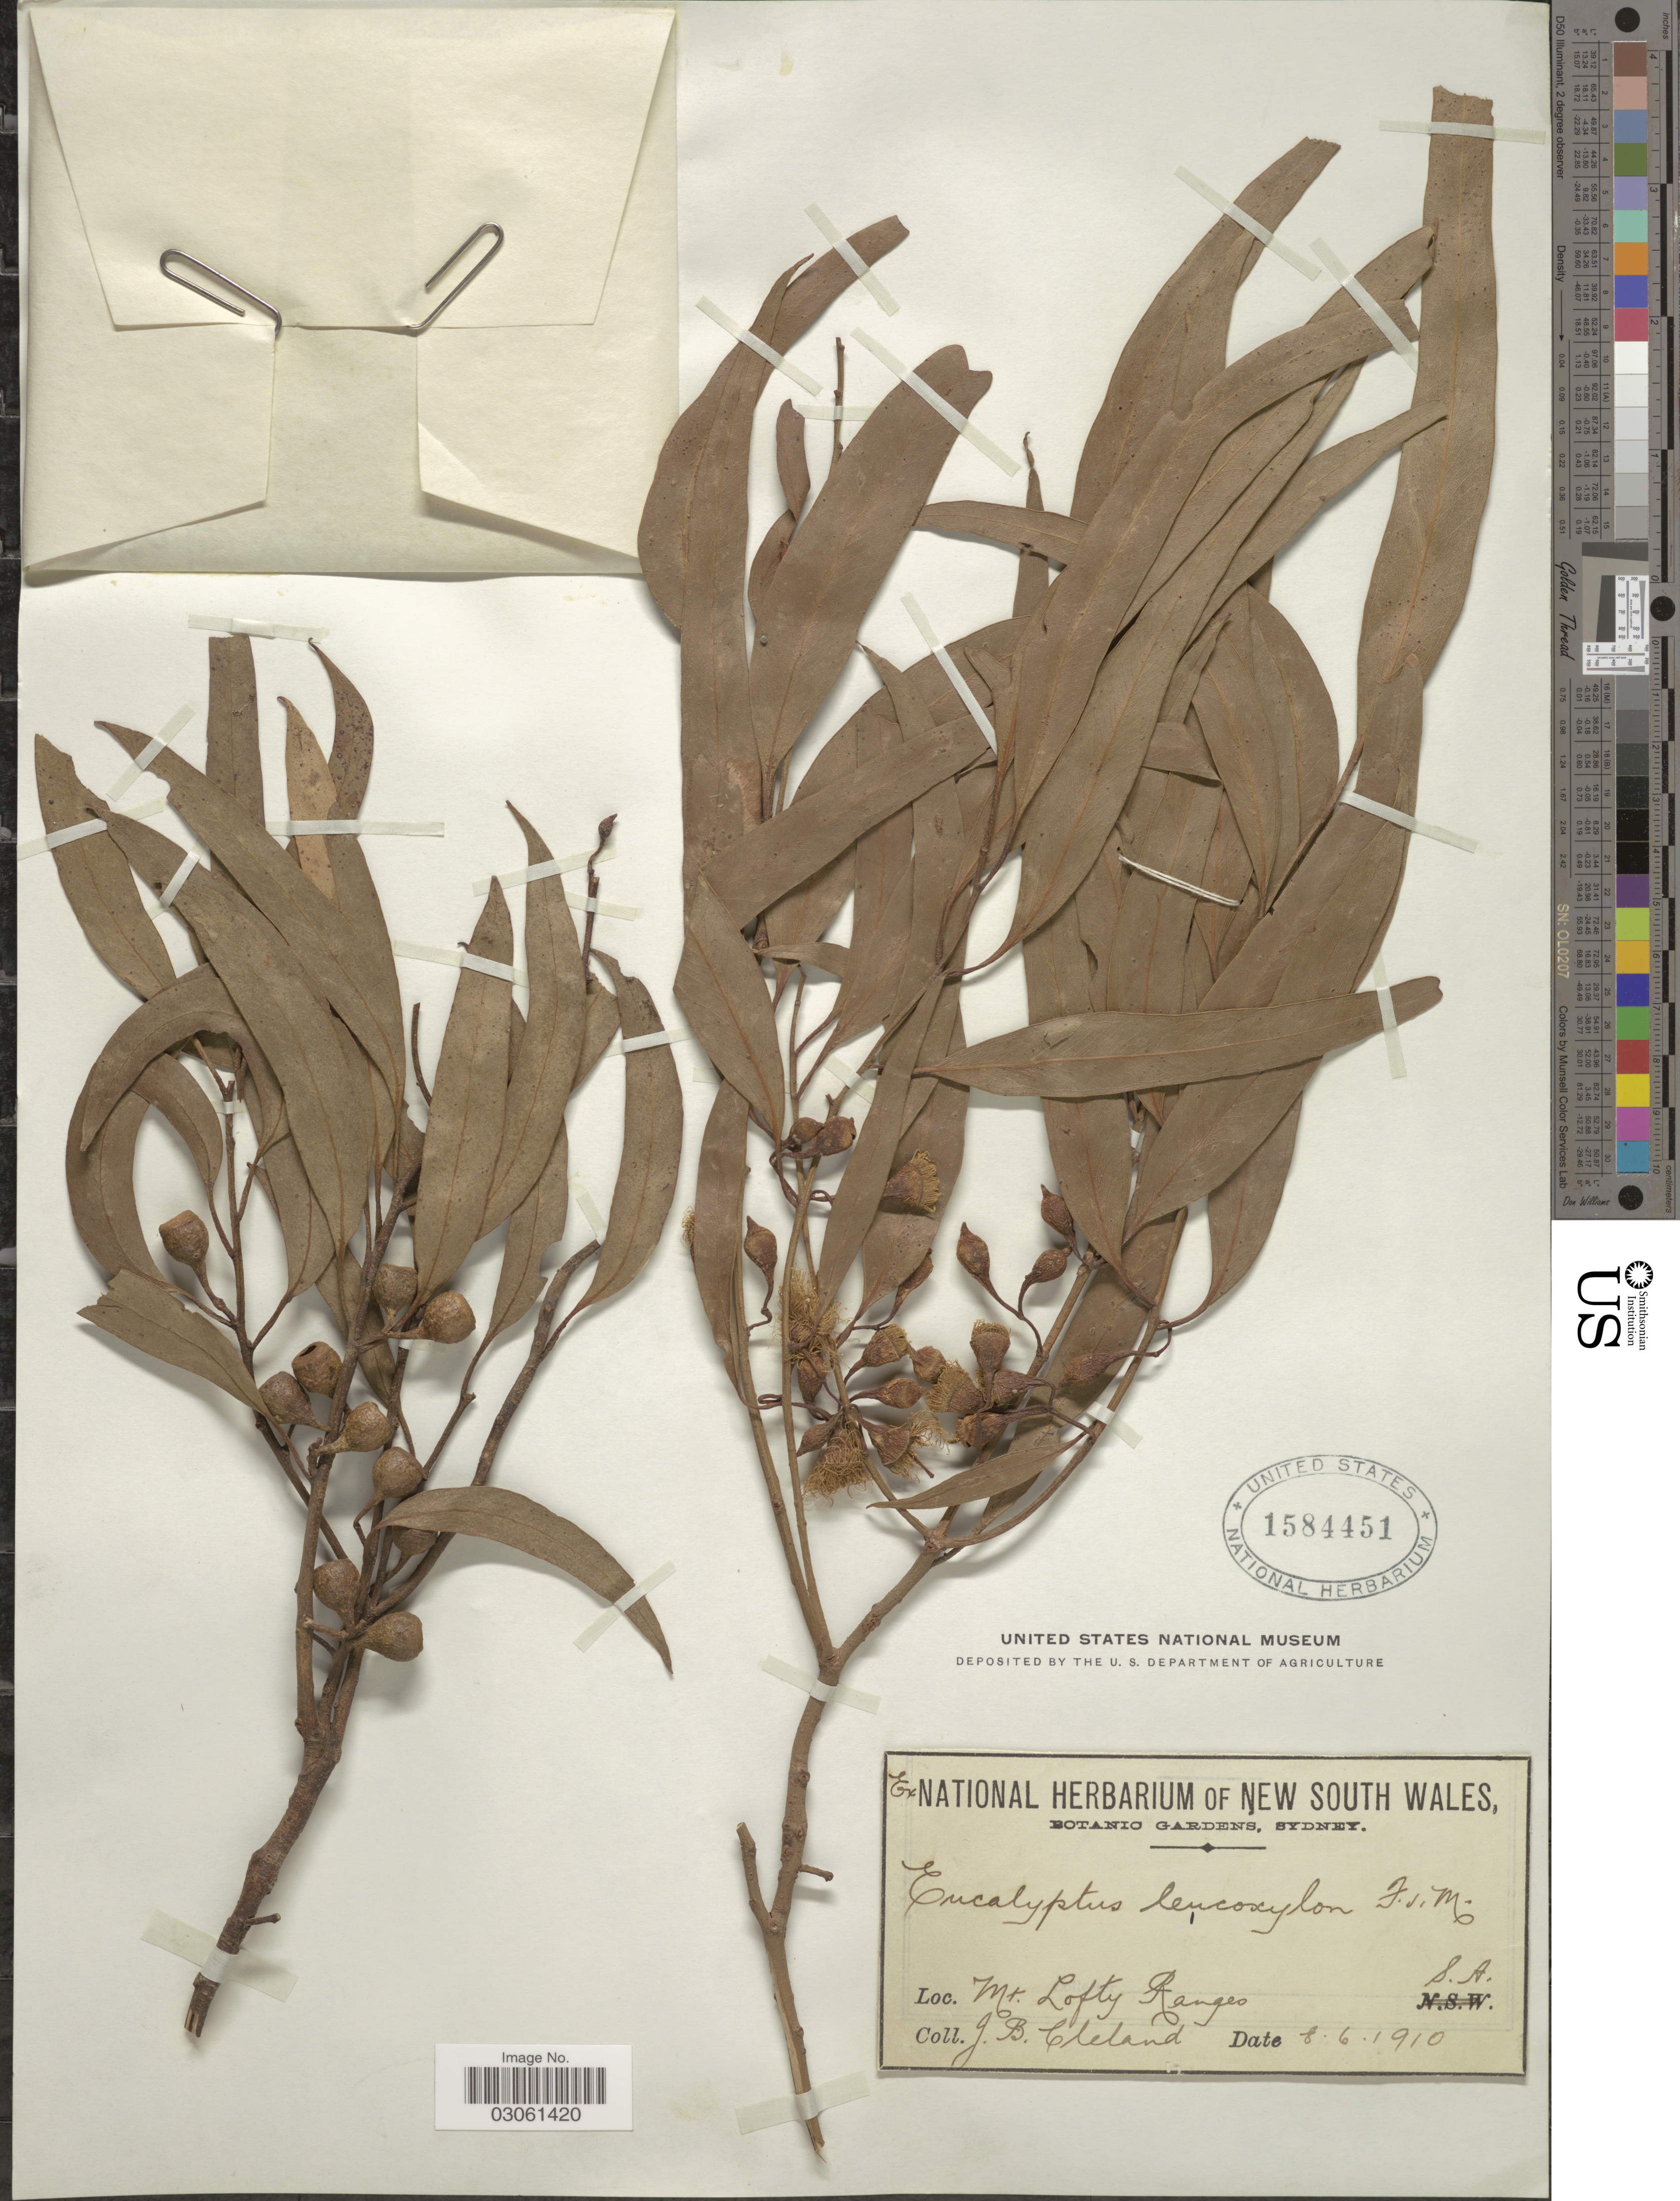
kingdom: Plantae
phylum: Tracheophyta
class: Magnoliopsida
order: Myrtales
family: Myrtaceae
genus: Eucalyptus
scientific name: Eucalyptus leucoxylon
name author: F. Muell.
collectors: J. Cleland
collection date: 1910-06-08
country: Australia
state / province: South Australia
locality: Mt. Lofty Ranges.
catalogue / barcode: US 1584451